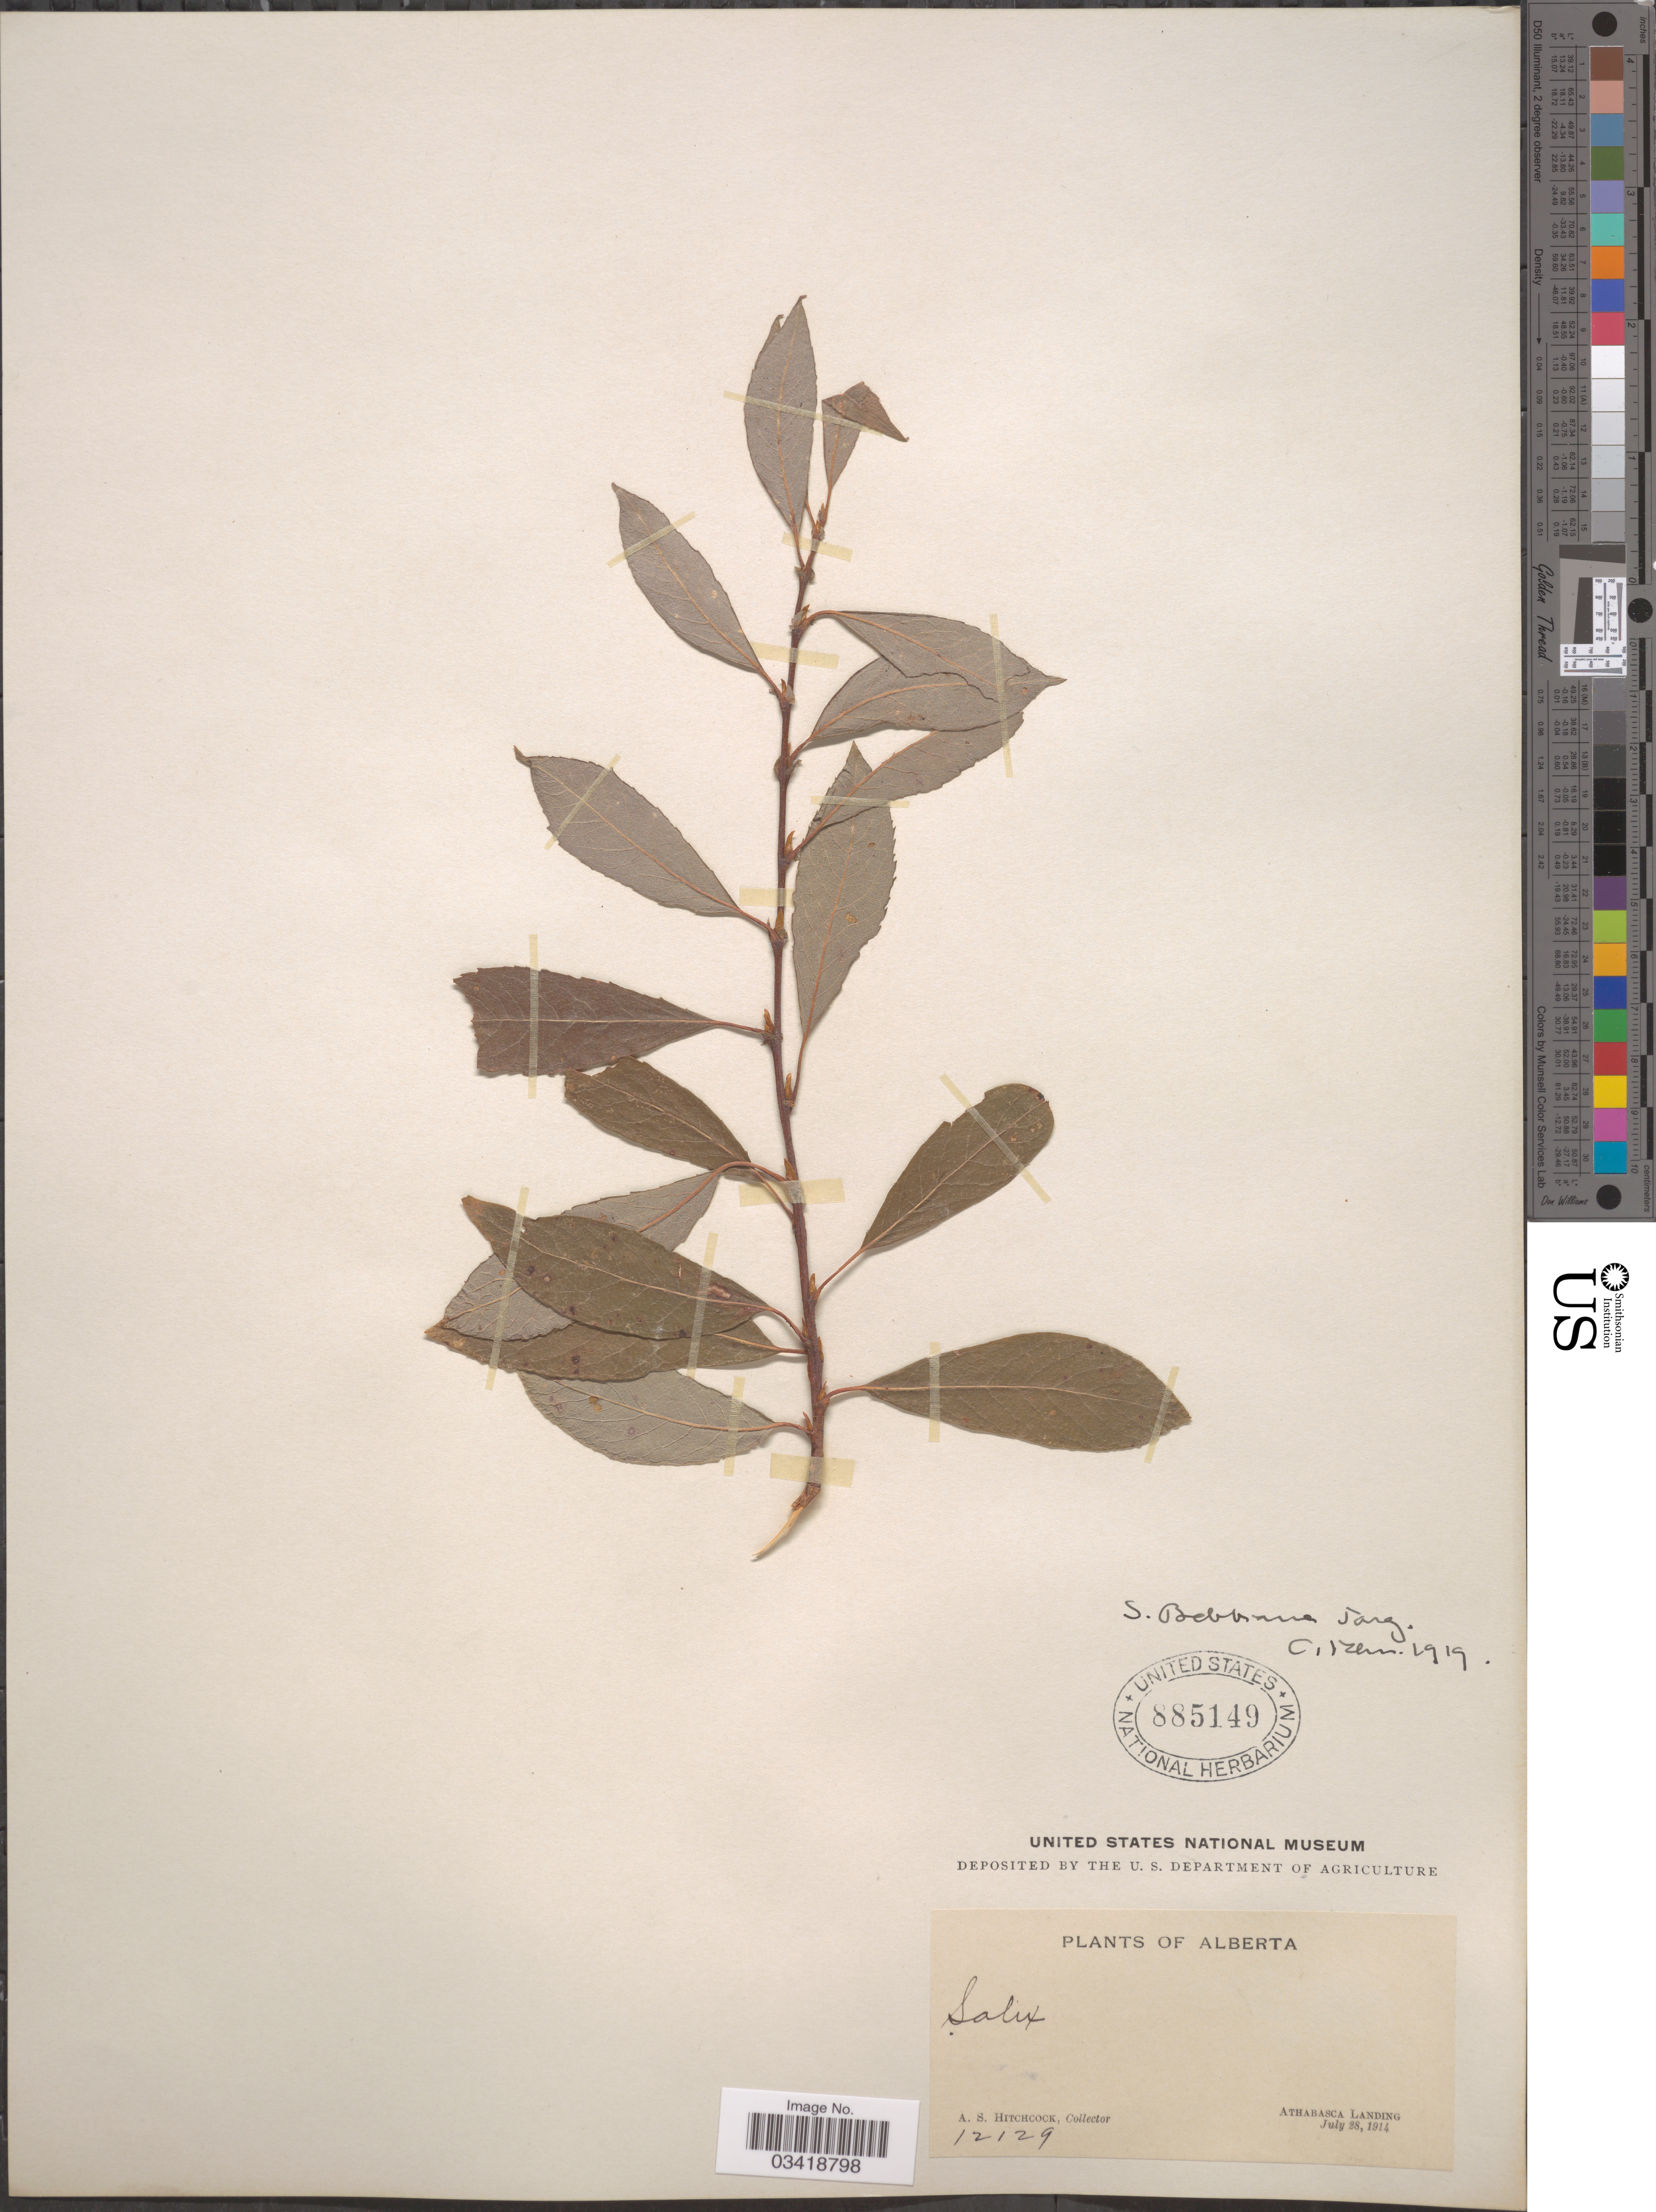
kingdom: Plantae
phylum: Tracheophyta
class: Magnoliopsida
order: Malpighiales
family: Salicaceae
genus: Salix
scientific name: Salix bebbiana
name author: Sarg.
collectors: A. S. Hitchcock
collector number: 12129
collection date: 1914-07-28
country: Canada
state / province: Alberta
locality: Athabasca Landing.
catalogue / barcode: US 885149